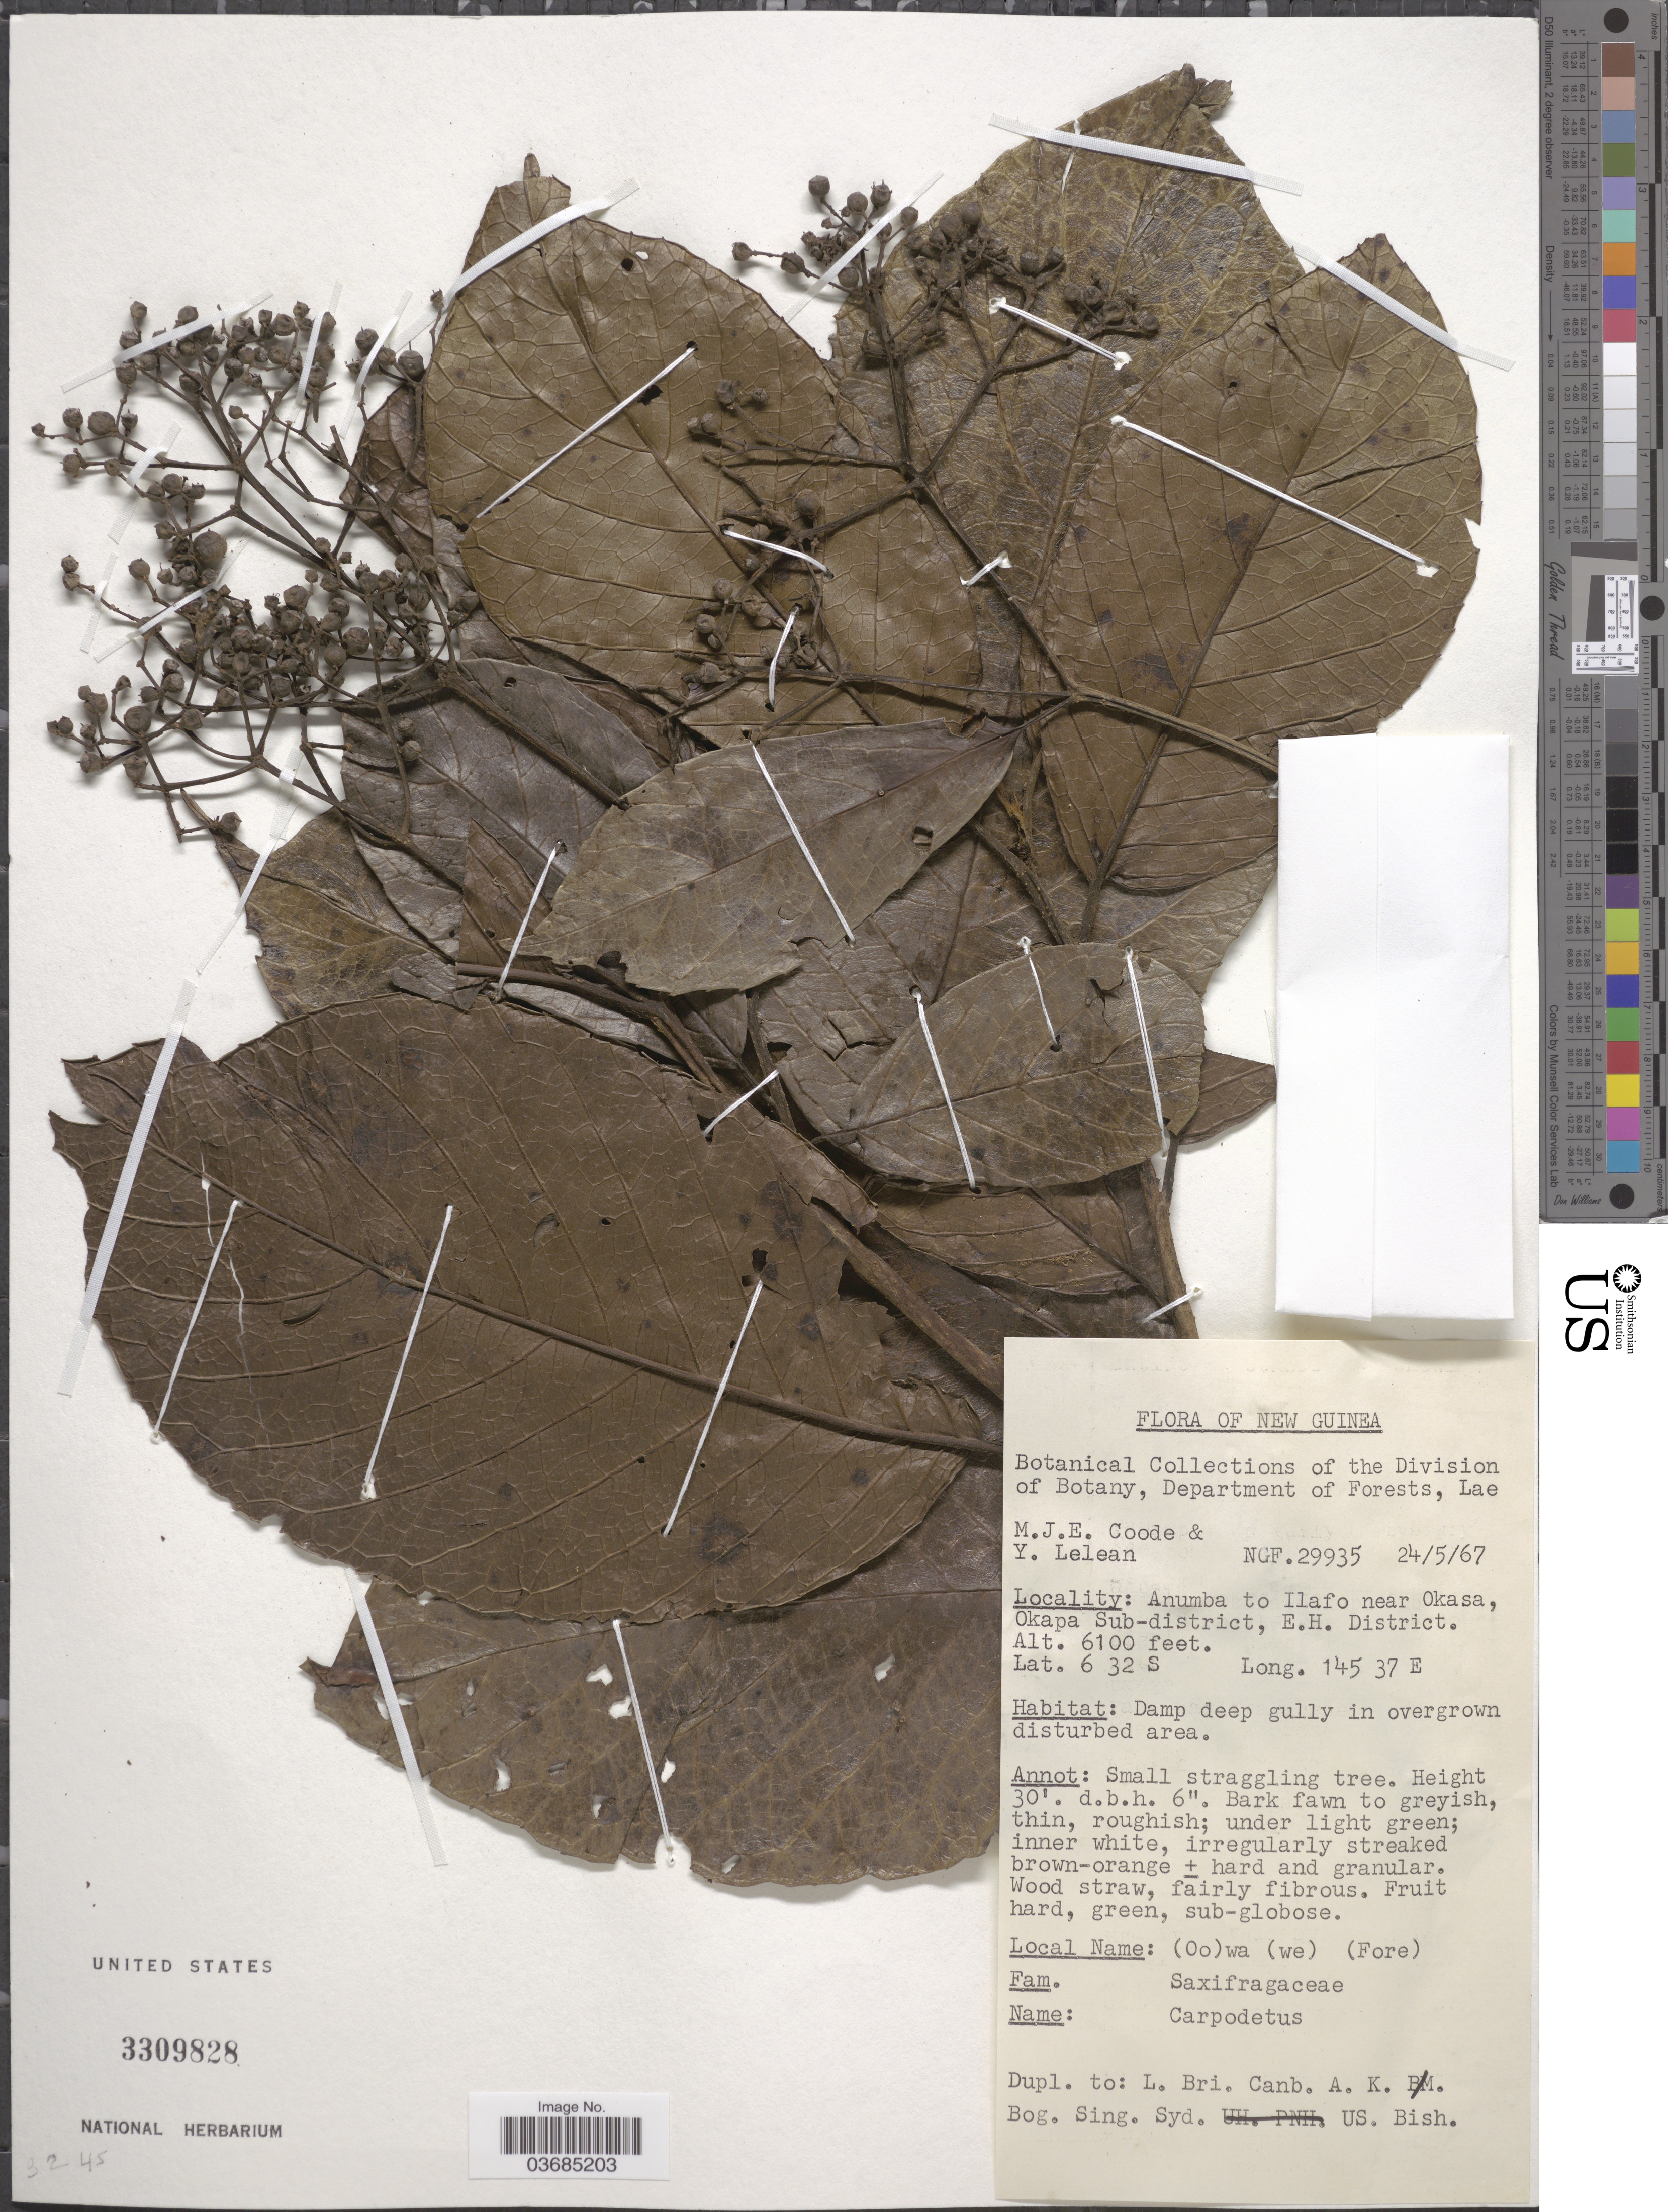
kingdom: Plantae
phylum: Tracheophyta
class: Magnoliopsida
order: Asterales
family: Rousseaceae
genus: Carpodetus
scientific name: Carpodetus sp.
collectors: M. J. E. Coode & Y. Lelean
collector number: NGF. 29935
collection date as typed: Transcribed d/m/y: 24/5/67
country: Papua New Guinea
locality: New Guinea. Anumba to Ilafo near Okasa, Okapa Sub-district, E.H. District.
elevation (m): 1859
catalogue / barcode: US 3309828